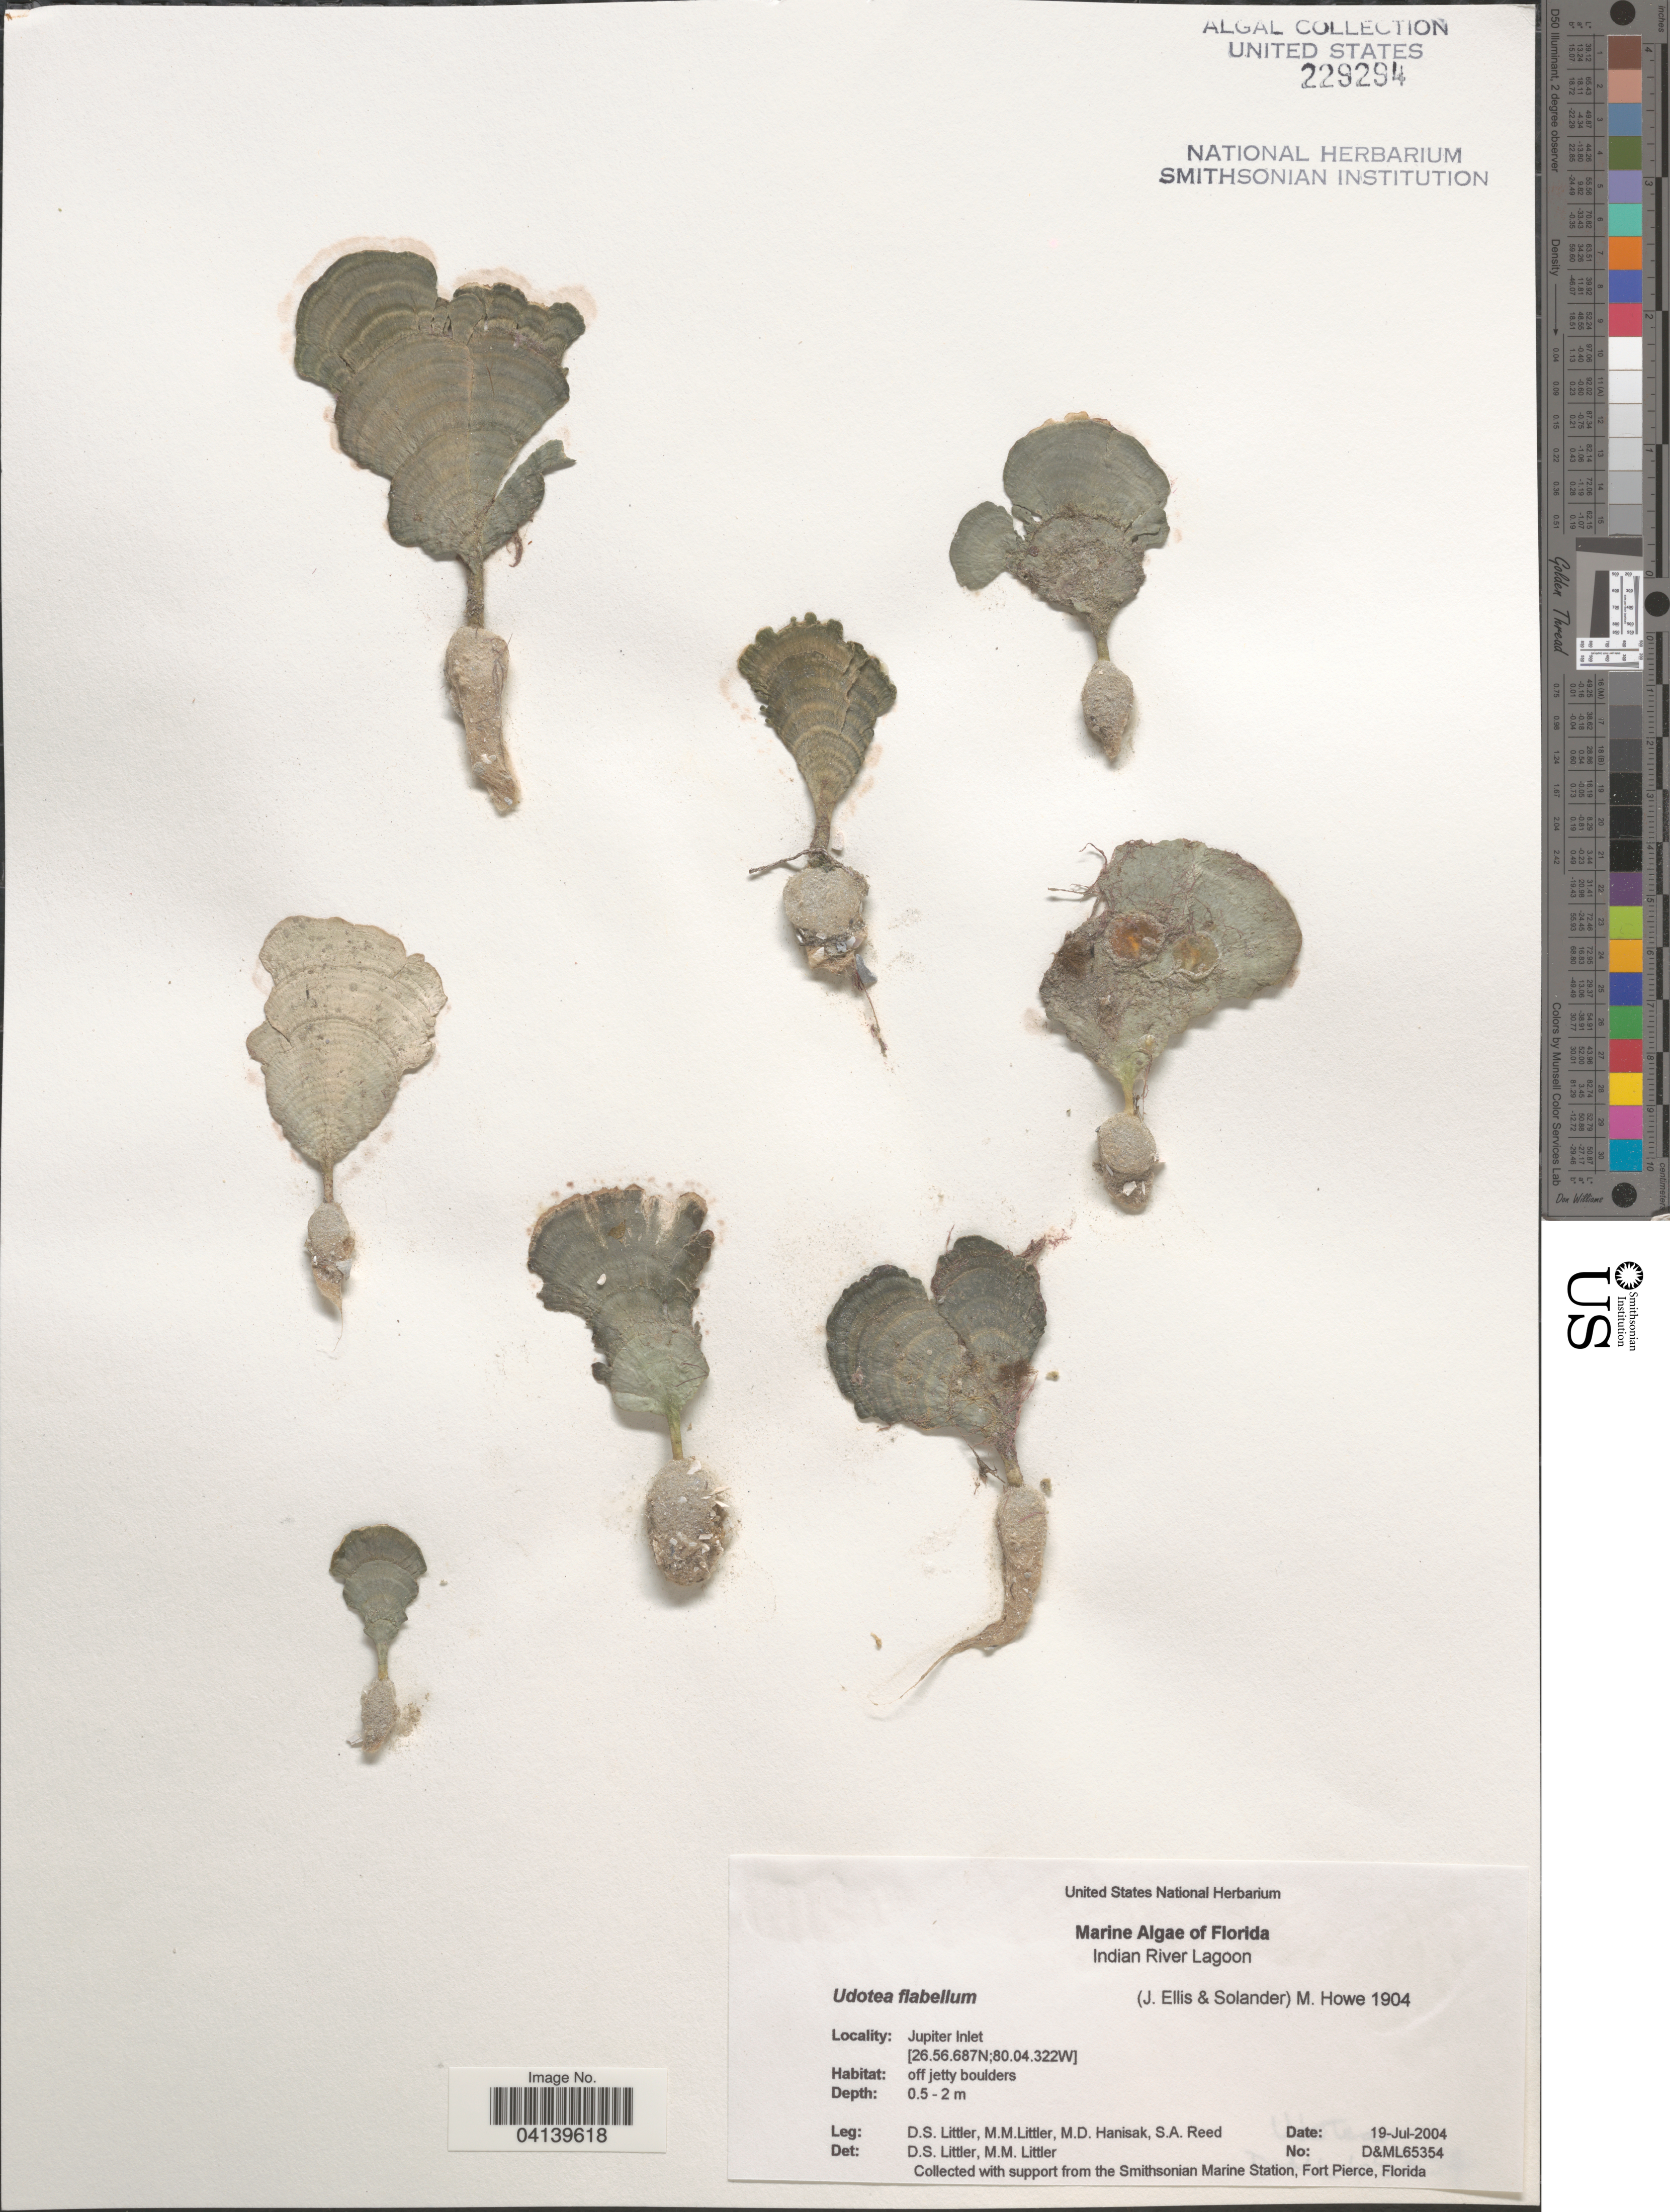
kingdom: Plantae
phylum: Chlorophyta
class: Ulvophyceae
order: Bryopsidales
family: Udoteaceae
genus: Udotea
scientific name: Udotea flabellum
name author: (J. Ellis & Sol.) M. Howe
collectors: D. S. Littler, M. Hanisak & S. Reed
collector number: D&ML65354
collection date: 2004-07-19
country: United States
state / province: Florida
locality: Indian River Lagoon. Jupiter Inlet.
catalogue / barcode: US 229294